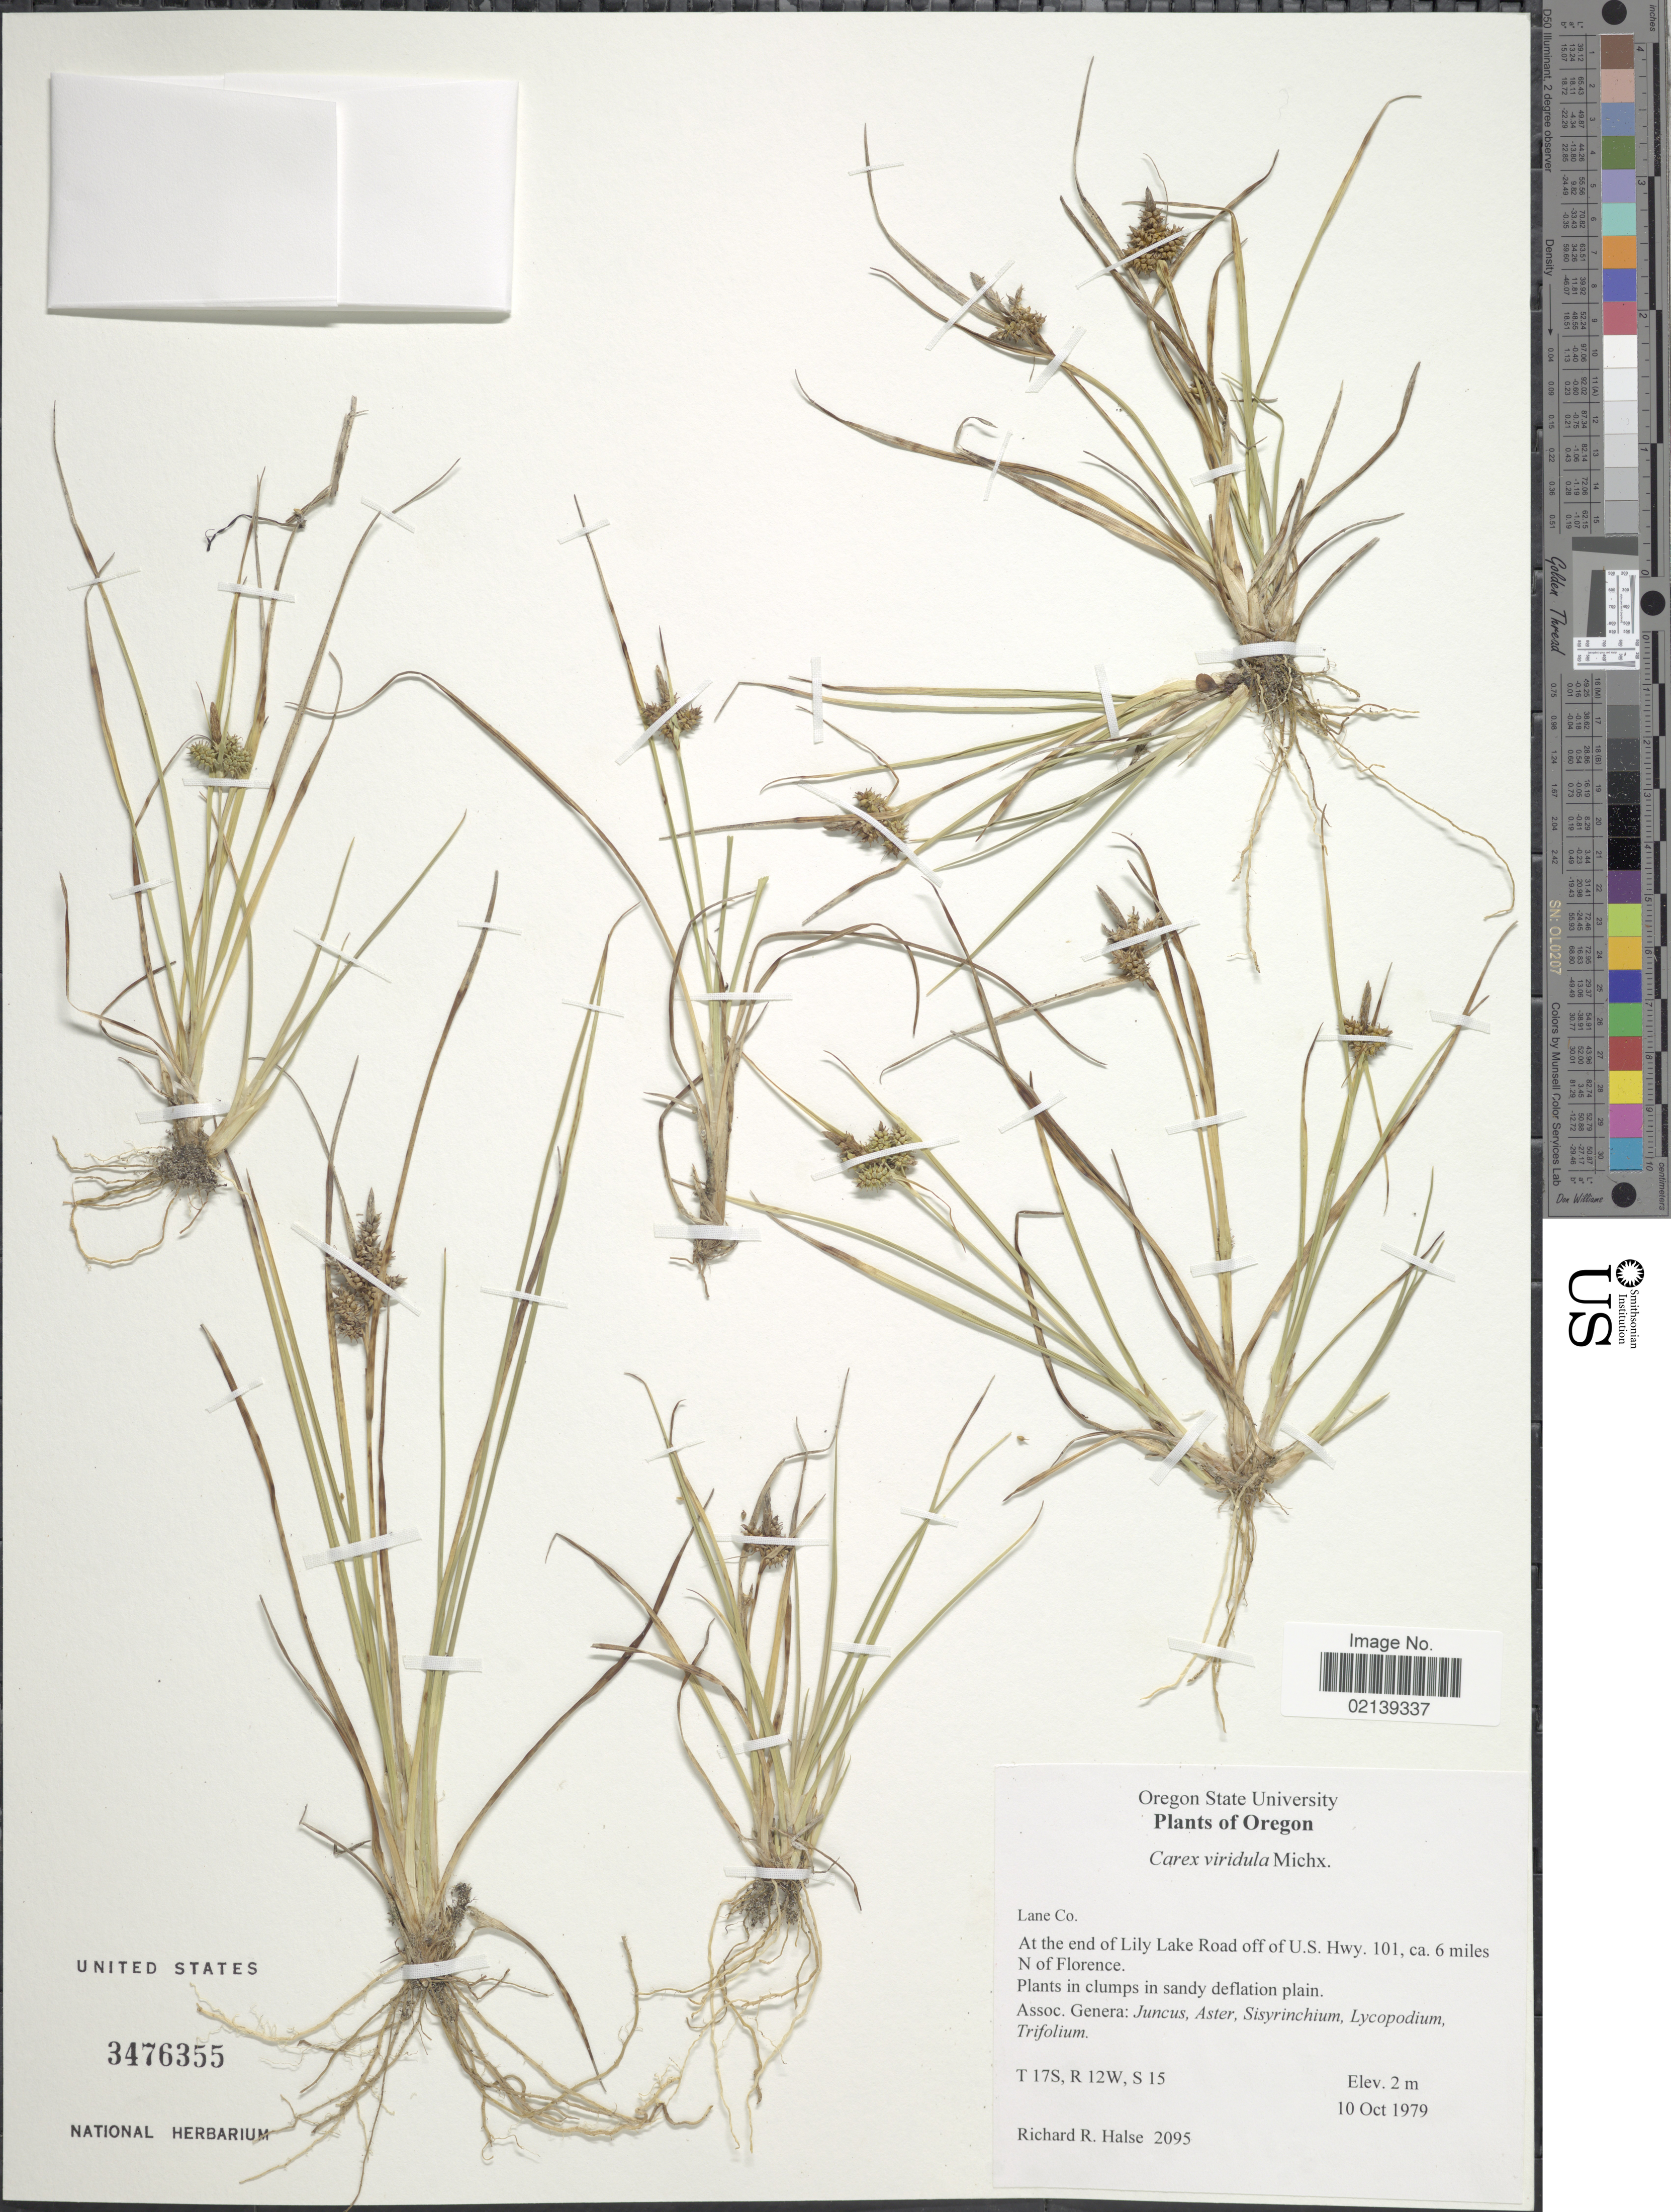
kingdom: Plantae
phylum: Tracheophyta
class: Liliopsida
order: Poales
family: Cyperaceae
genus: Carex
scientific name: Carex oederi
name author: Retz.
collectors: R. Halse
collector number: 2095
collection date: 1979-10-10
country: United States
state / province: Oregon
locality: At the end of Lily Lake Road off of U.S. Hwy. 101, 6 miles N of Florence, T 17S, R 12W, S 15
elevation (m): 2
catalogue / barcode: US 3476355